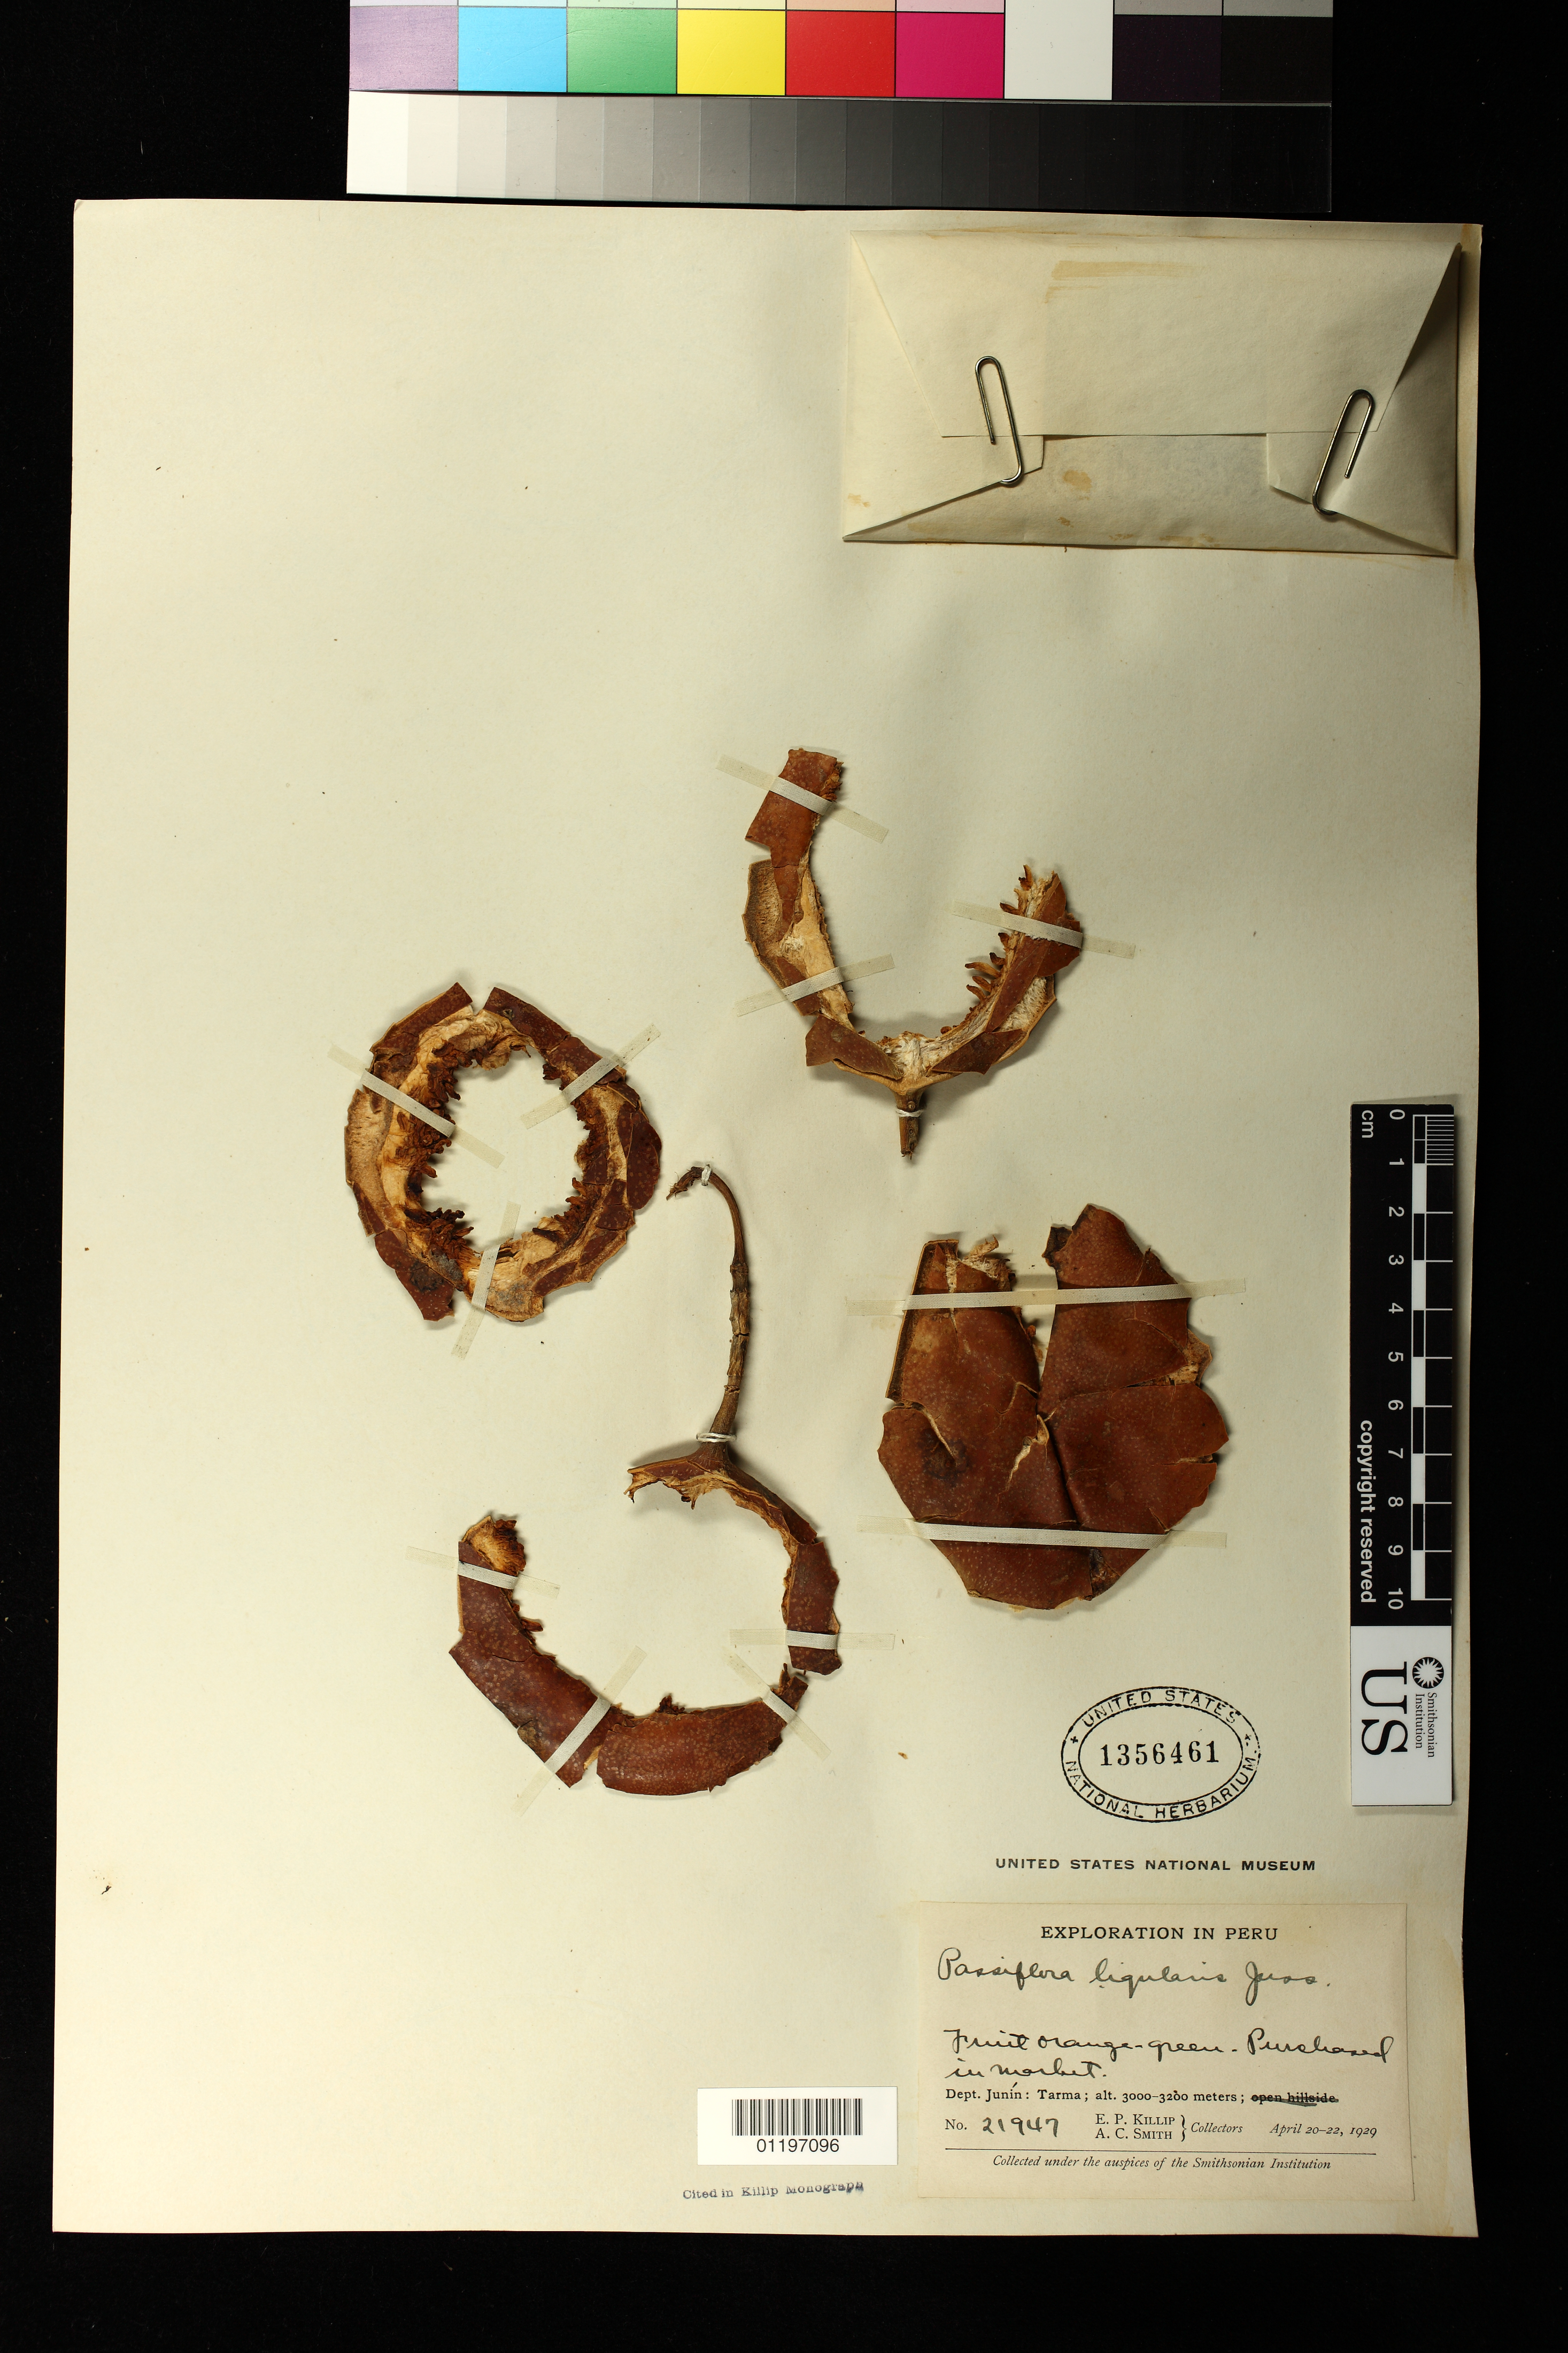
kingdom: Plantae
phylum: Tracheophyta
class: Magnoliopsida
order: Malpighiales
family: Passifloraceae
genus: Passiflora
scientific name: Passiflora ligularis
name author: Juss.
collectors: E. P. Killip & A. C. Smith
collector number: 21947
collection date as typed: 20 Apr 1929 to 22 Apr 1929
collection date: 1929-04-20/1929-04-22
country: Peru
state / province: Junín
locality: Tarma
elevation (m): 3000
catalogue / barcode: US 1356461